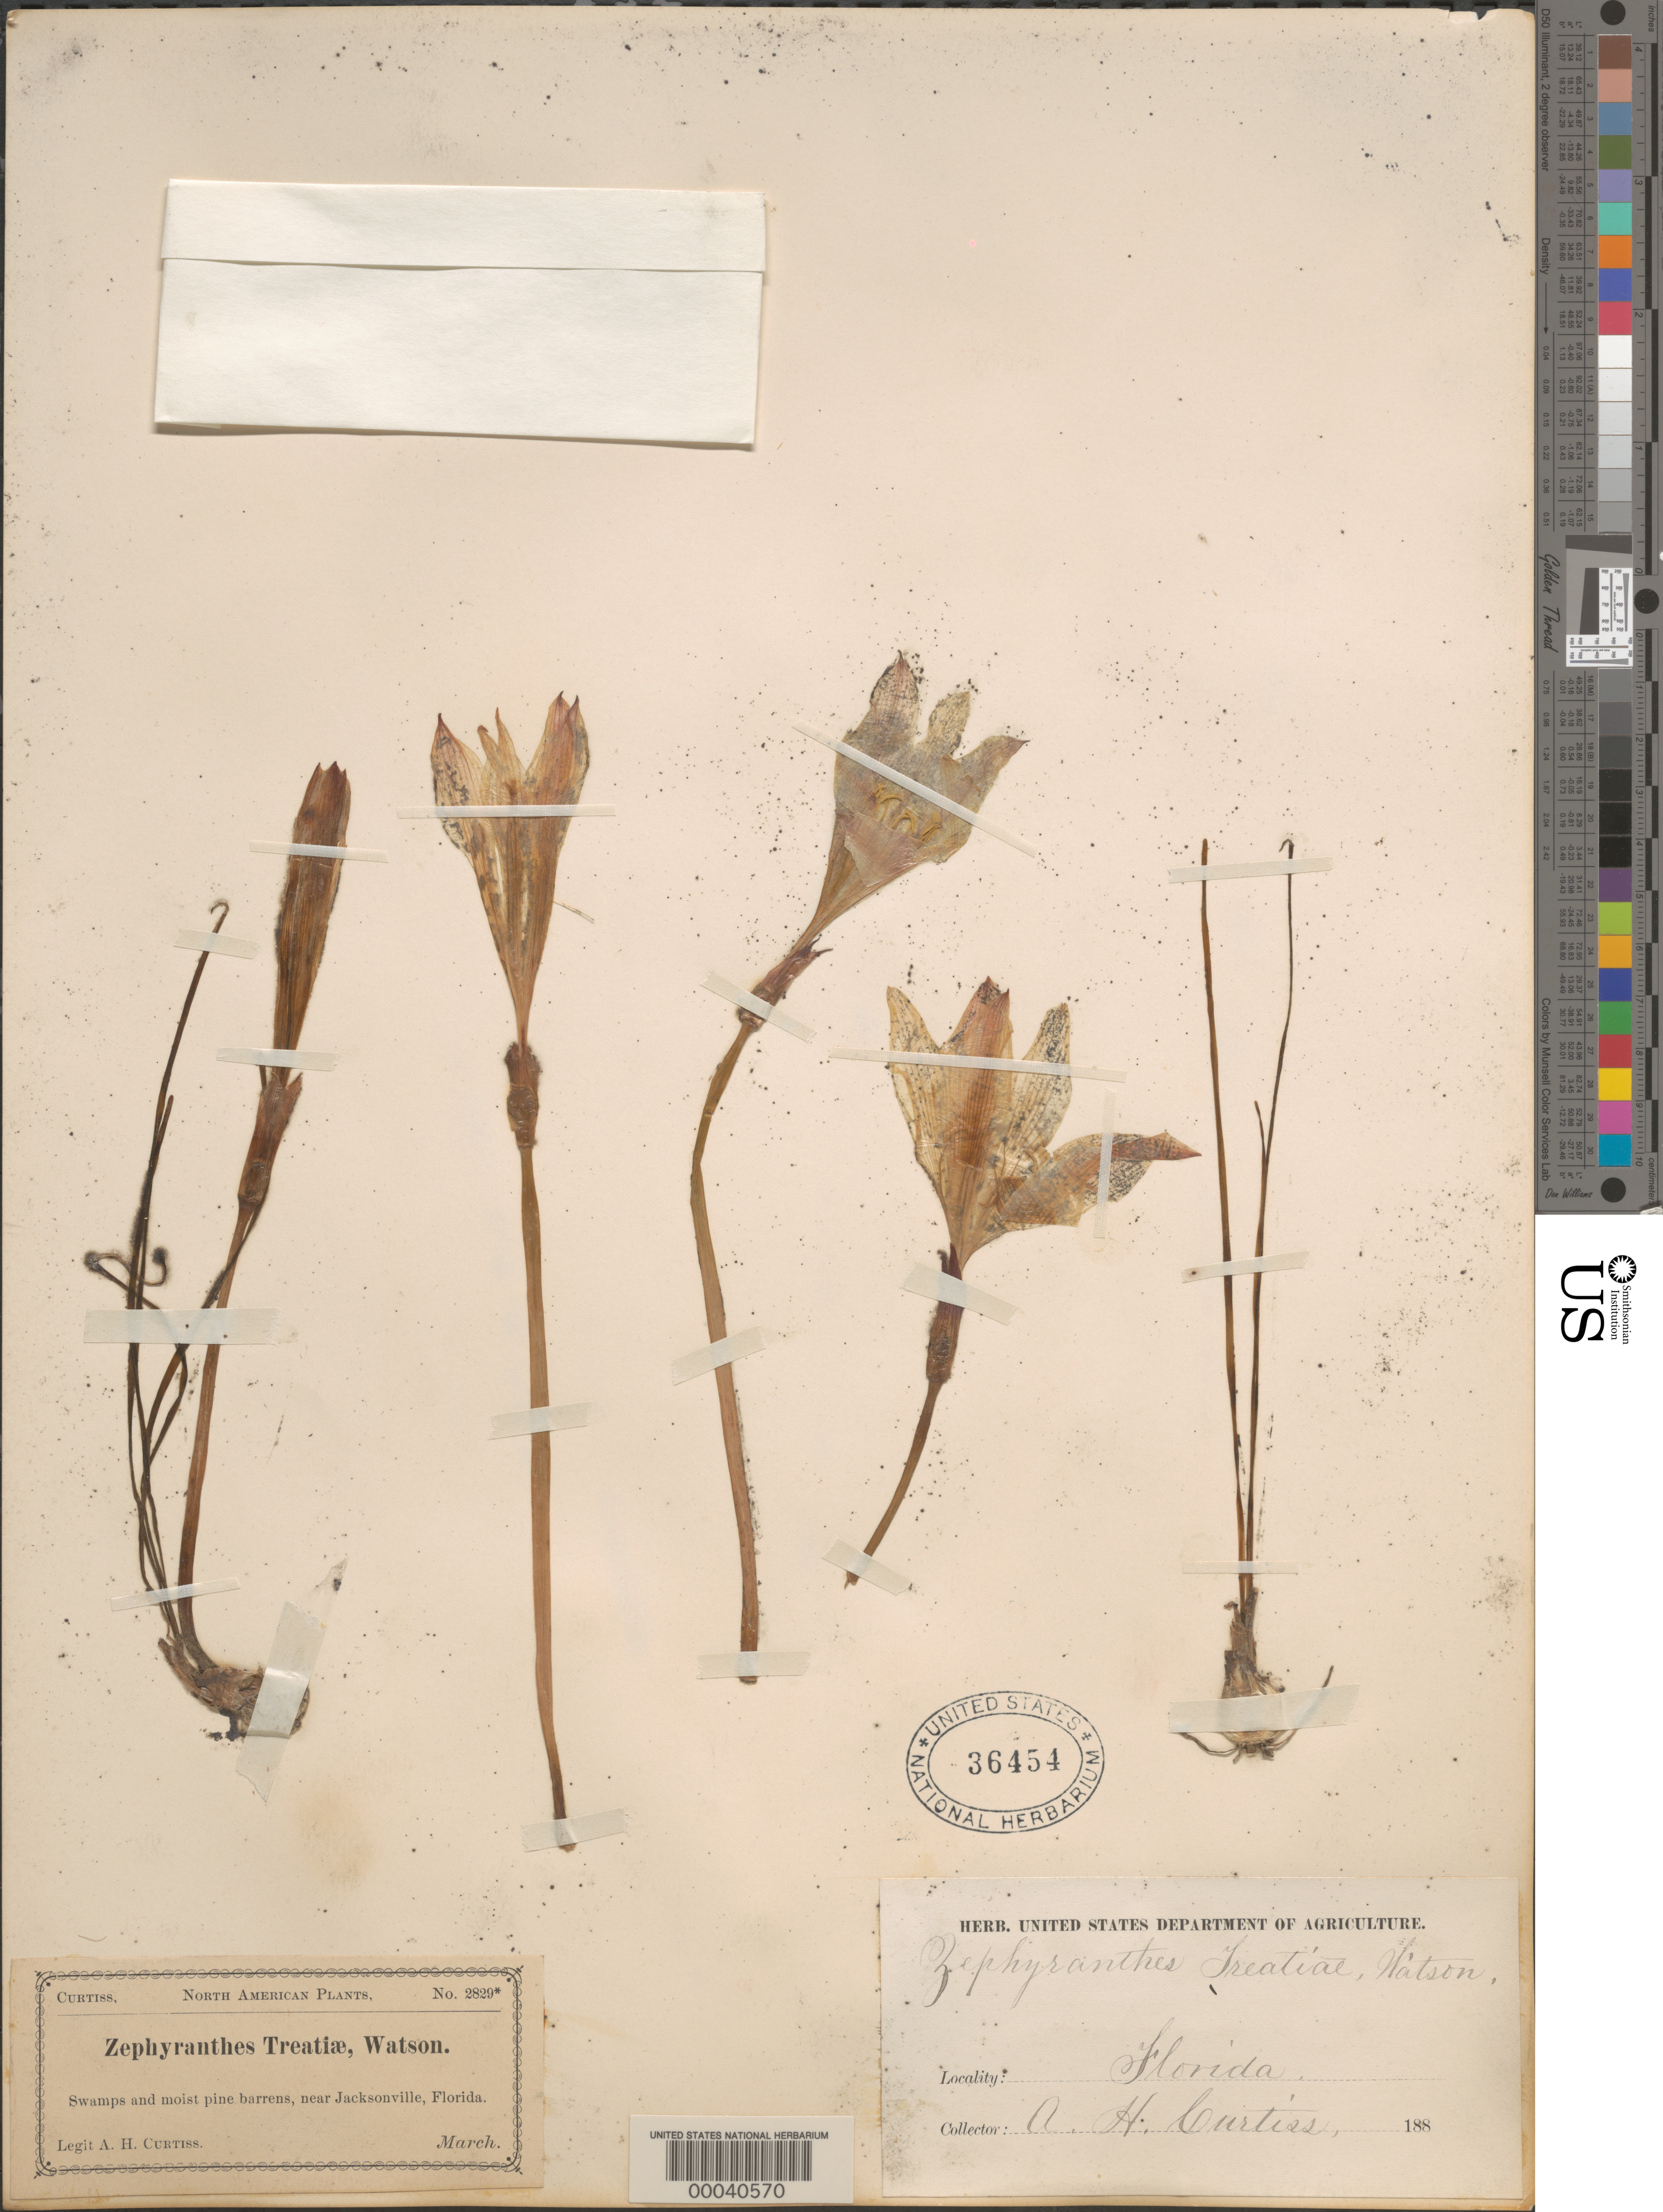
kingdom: Plantae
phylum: Tracheophyta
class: Liliopsida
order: Asparagales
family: Amaryllidaceae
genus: Zephyranthes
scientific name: Zephyranthes treatiae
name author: S. Watson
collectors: A. H. Curtiss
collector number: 2829*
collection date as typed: Mar 188-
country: United States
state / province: Florida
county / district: Duval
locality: Near jacksonville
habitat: Swamps and moist pine barrens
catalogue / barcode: US 36454